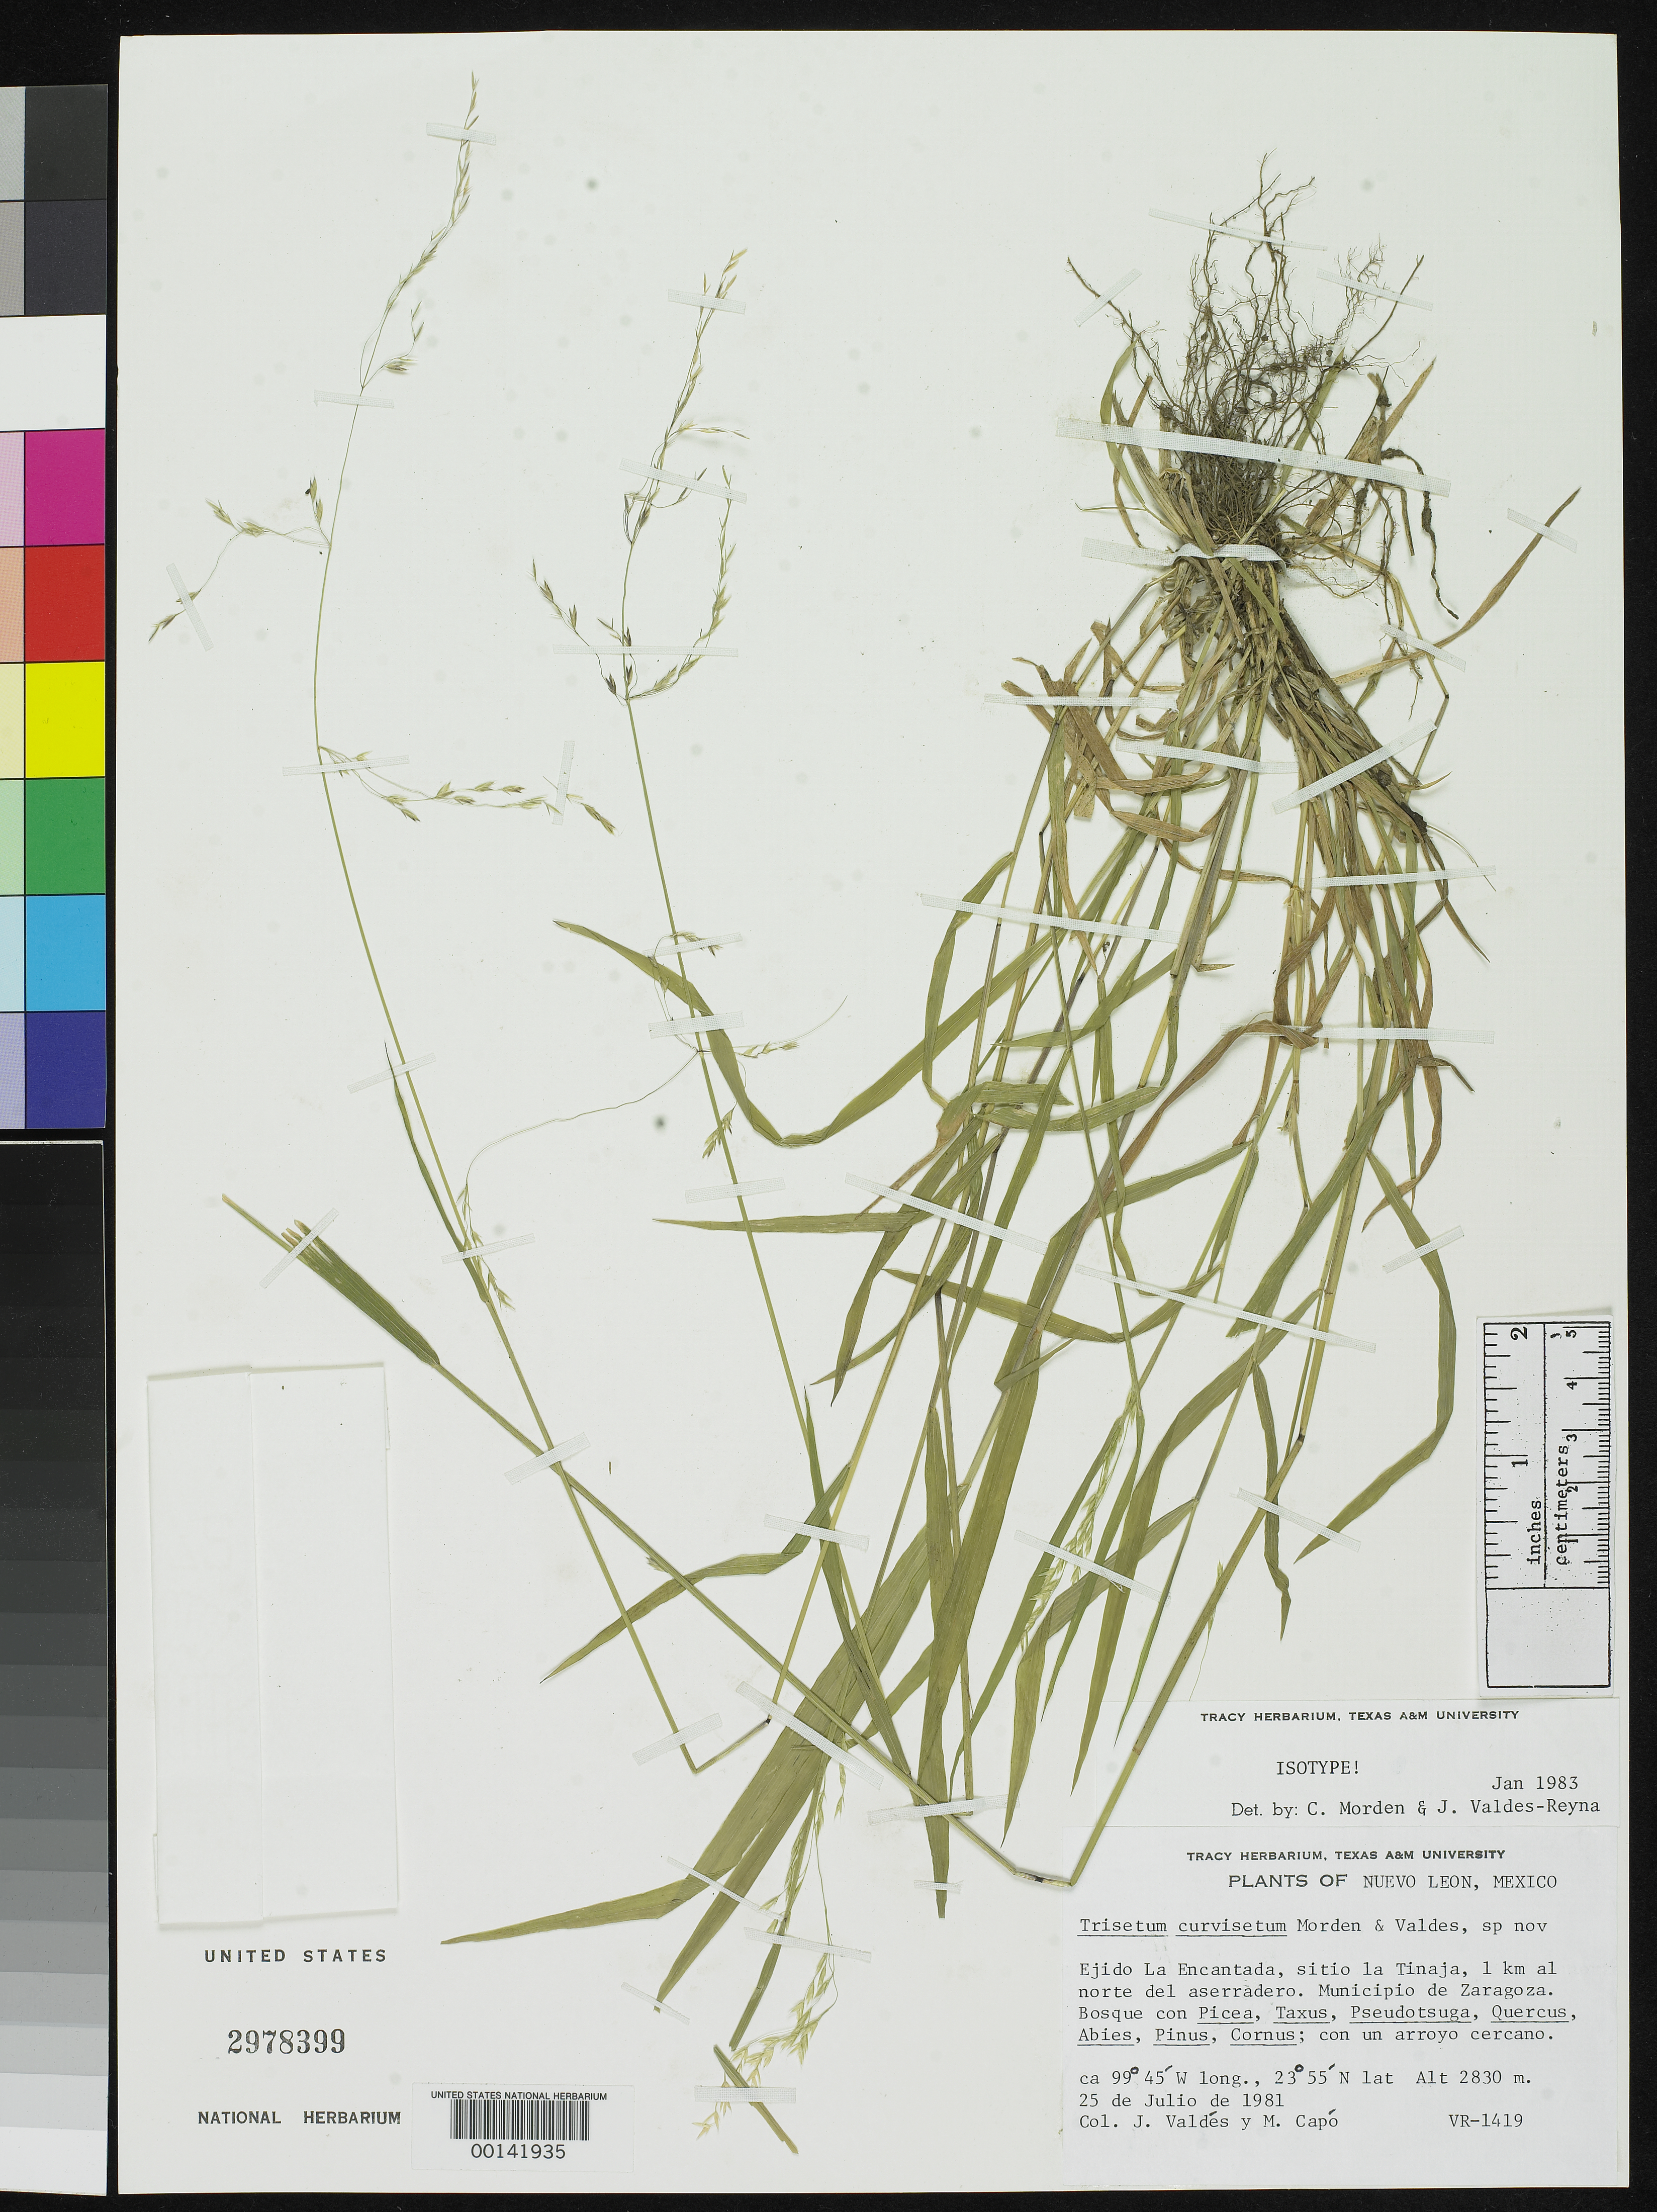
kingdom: Plantae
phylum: Tracheophyta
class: Liliopsida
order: Poales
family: Poaceae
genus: Trisetum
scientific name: Trisetum curvisetum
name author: Morden & Valdés-Reyna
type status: Isotype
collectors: J. Valdes & M. Capo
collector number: VR-1419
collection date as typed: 25 Jul 1981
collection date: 1981-07-25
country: Mexico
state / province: Nuevo León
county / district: Zaragoza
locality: Ejido La Encantada, Sitio La Tinajo.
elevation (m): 2830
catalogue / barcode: US 2978399